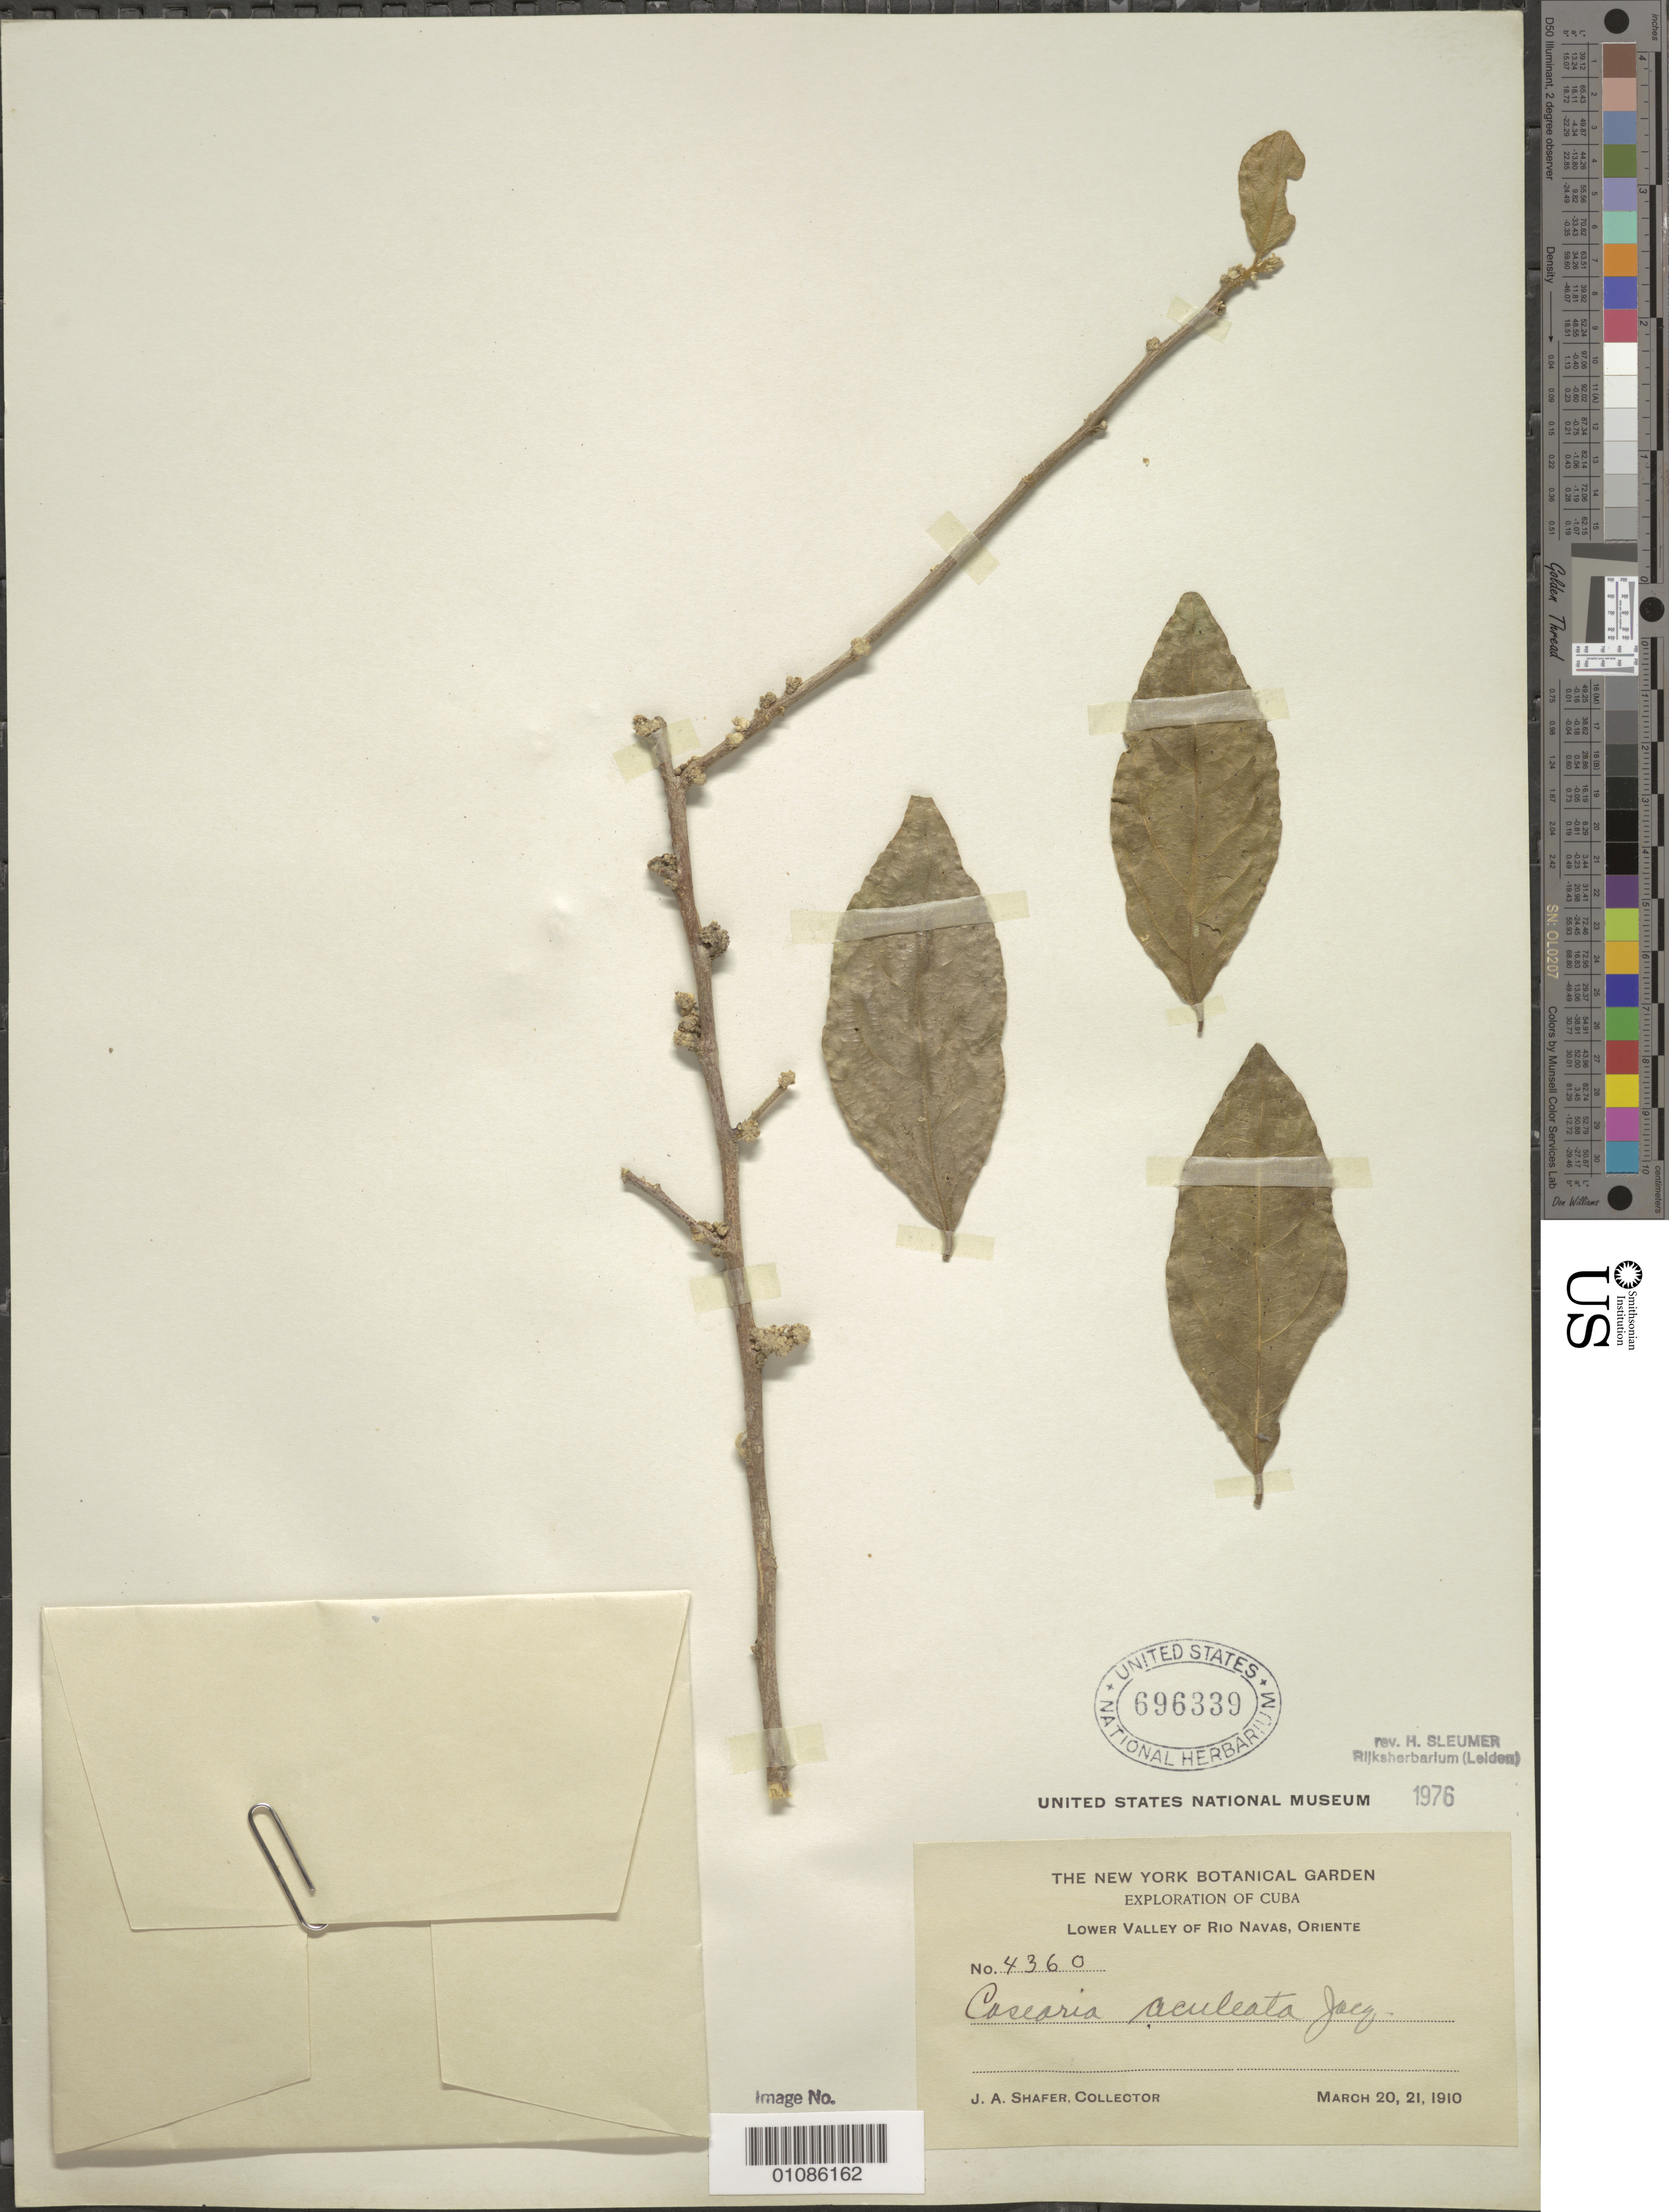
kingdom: Plantae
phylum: Tracheophyta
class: Magnoliopsida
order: Malpighiales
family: Salicaceae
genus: Casearia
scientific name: Casearia aculeata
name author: Jacq.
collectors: J. A. Shafer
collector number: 4360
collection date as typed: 20 Mar 1910 to 21 Mar 1910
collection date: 1910-03-20/1910-03-21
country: Cuba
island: Cuba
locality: Oriente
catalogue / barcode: US 696339